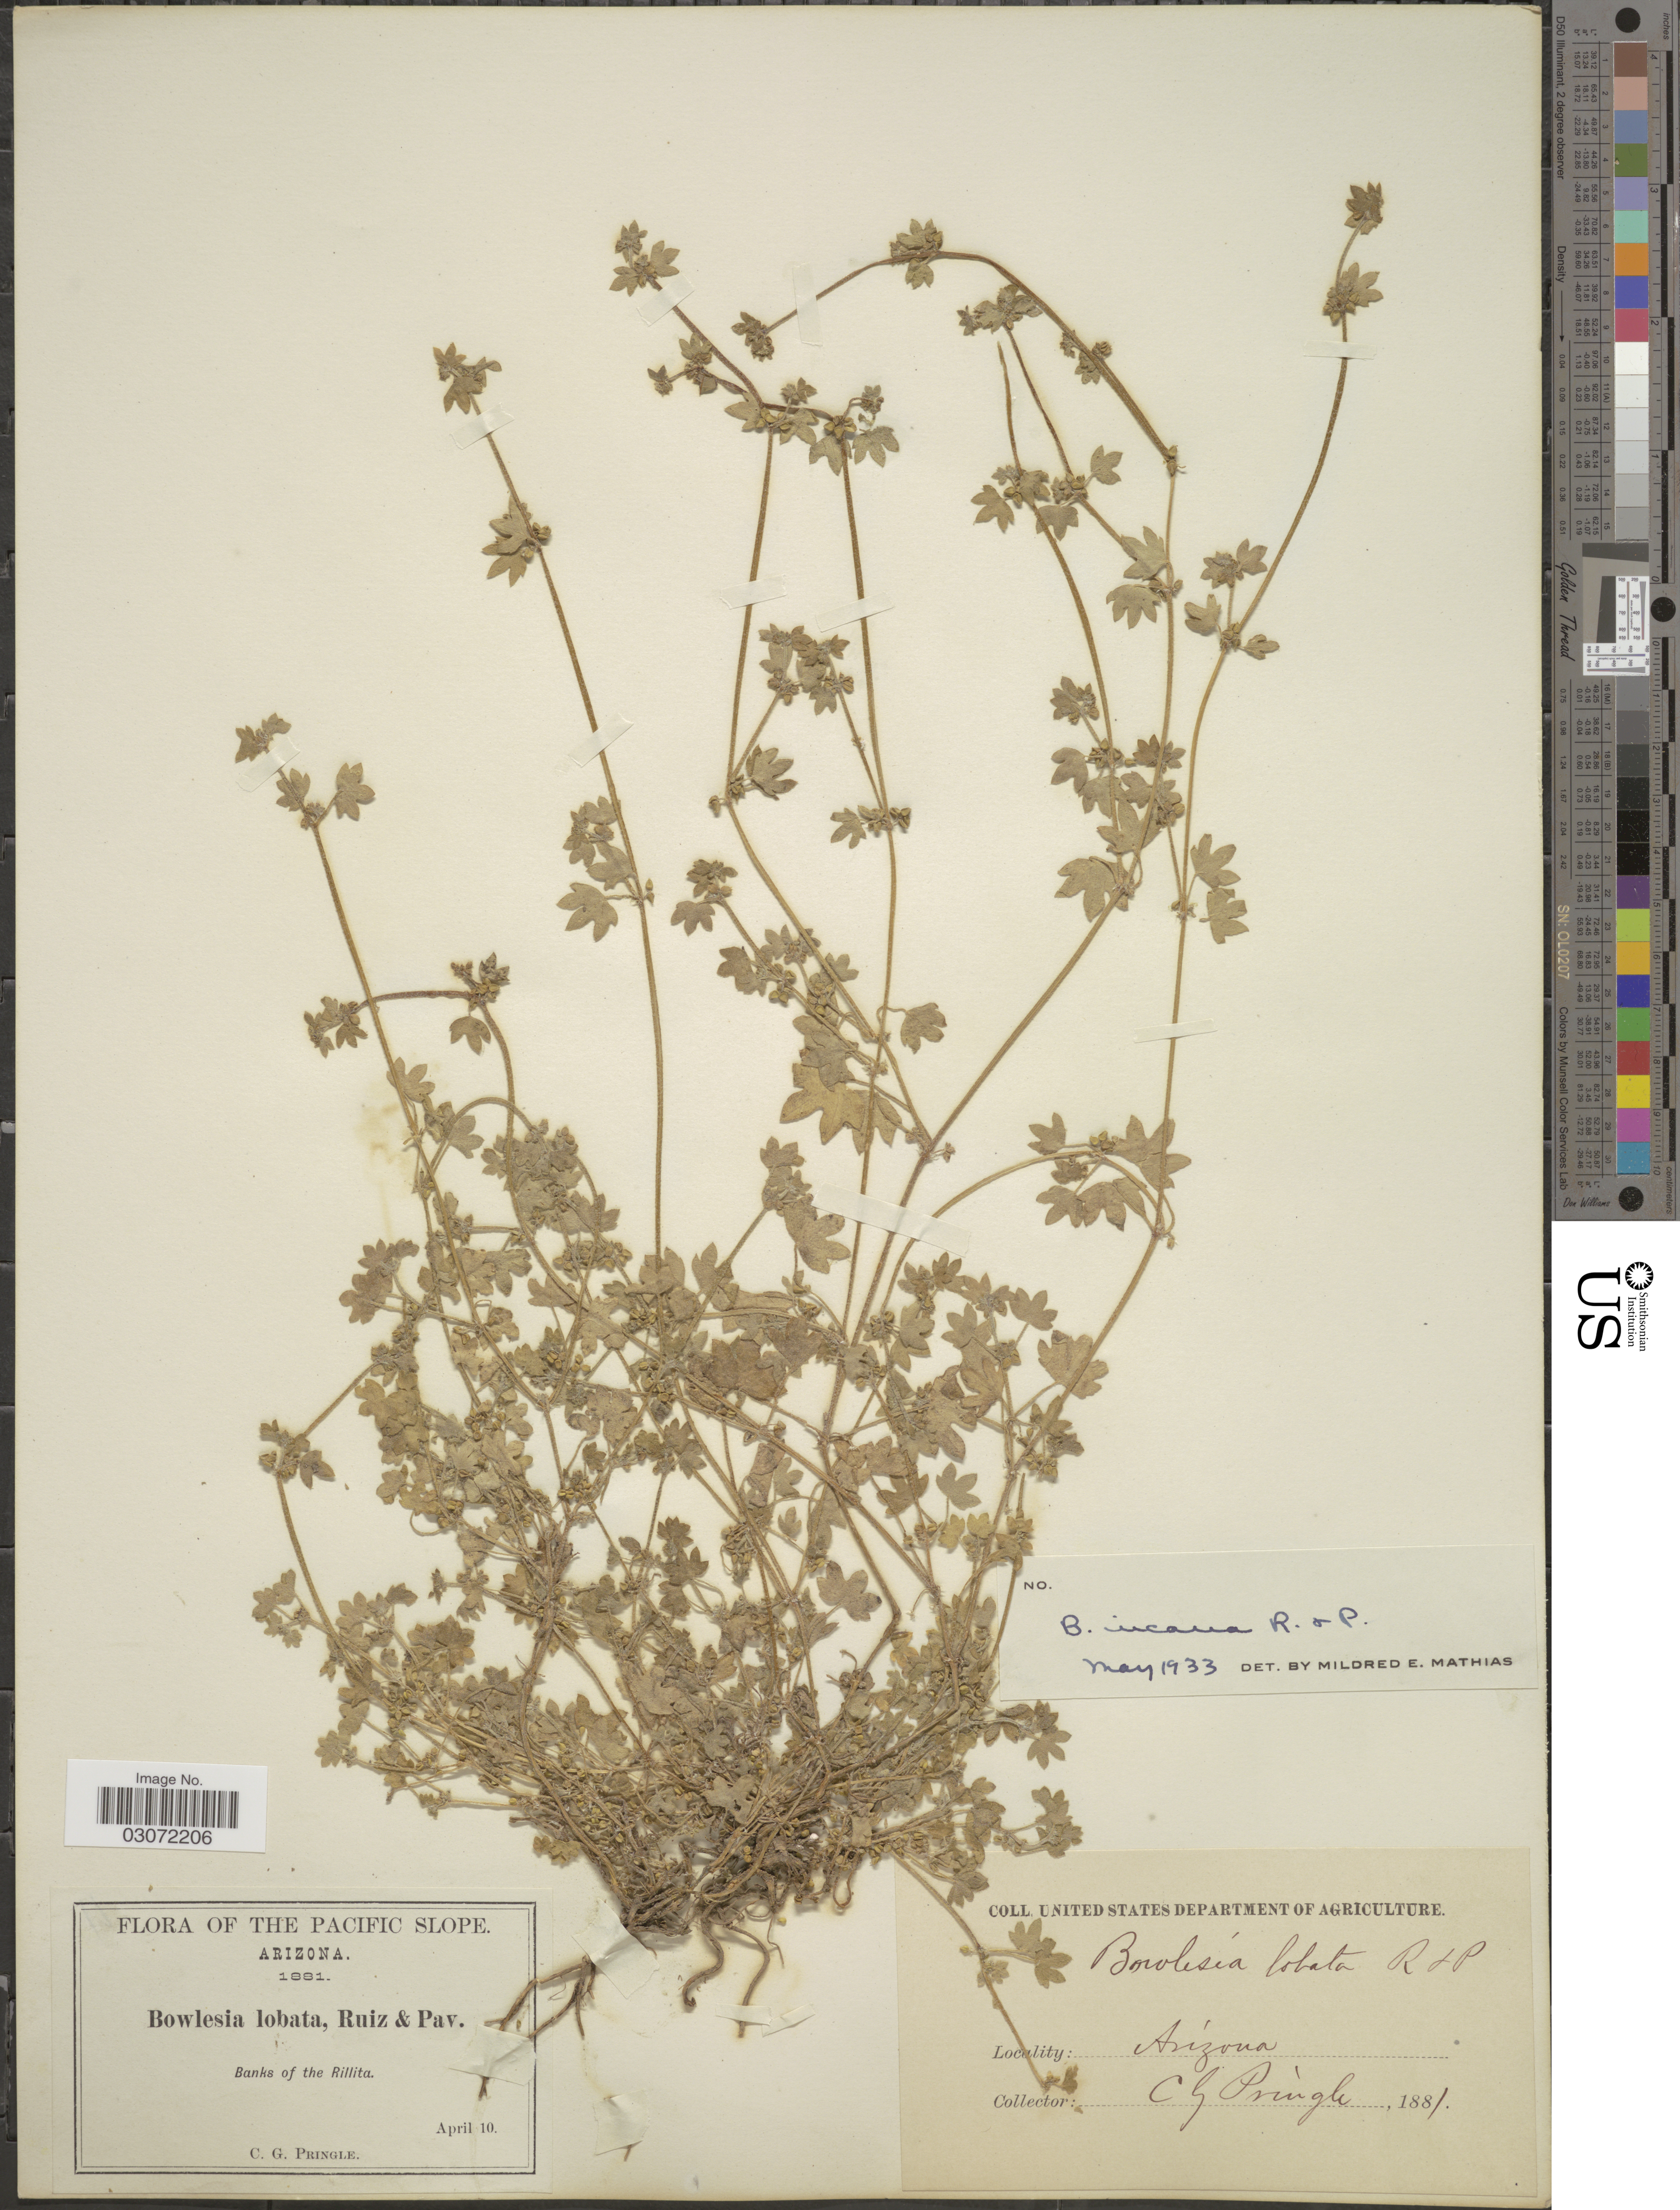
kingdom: Plantae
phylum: Tracheophyta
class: Magnoliopsida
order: Apiales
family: Apiaceae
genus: Bowlesia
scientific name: Bowlesia incana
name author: Ruiz & Pav.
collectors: C. G. Pringle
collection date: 1881-04-10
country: United States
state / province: Arizona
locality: Pacific Slope. Banks of Rillita.